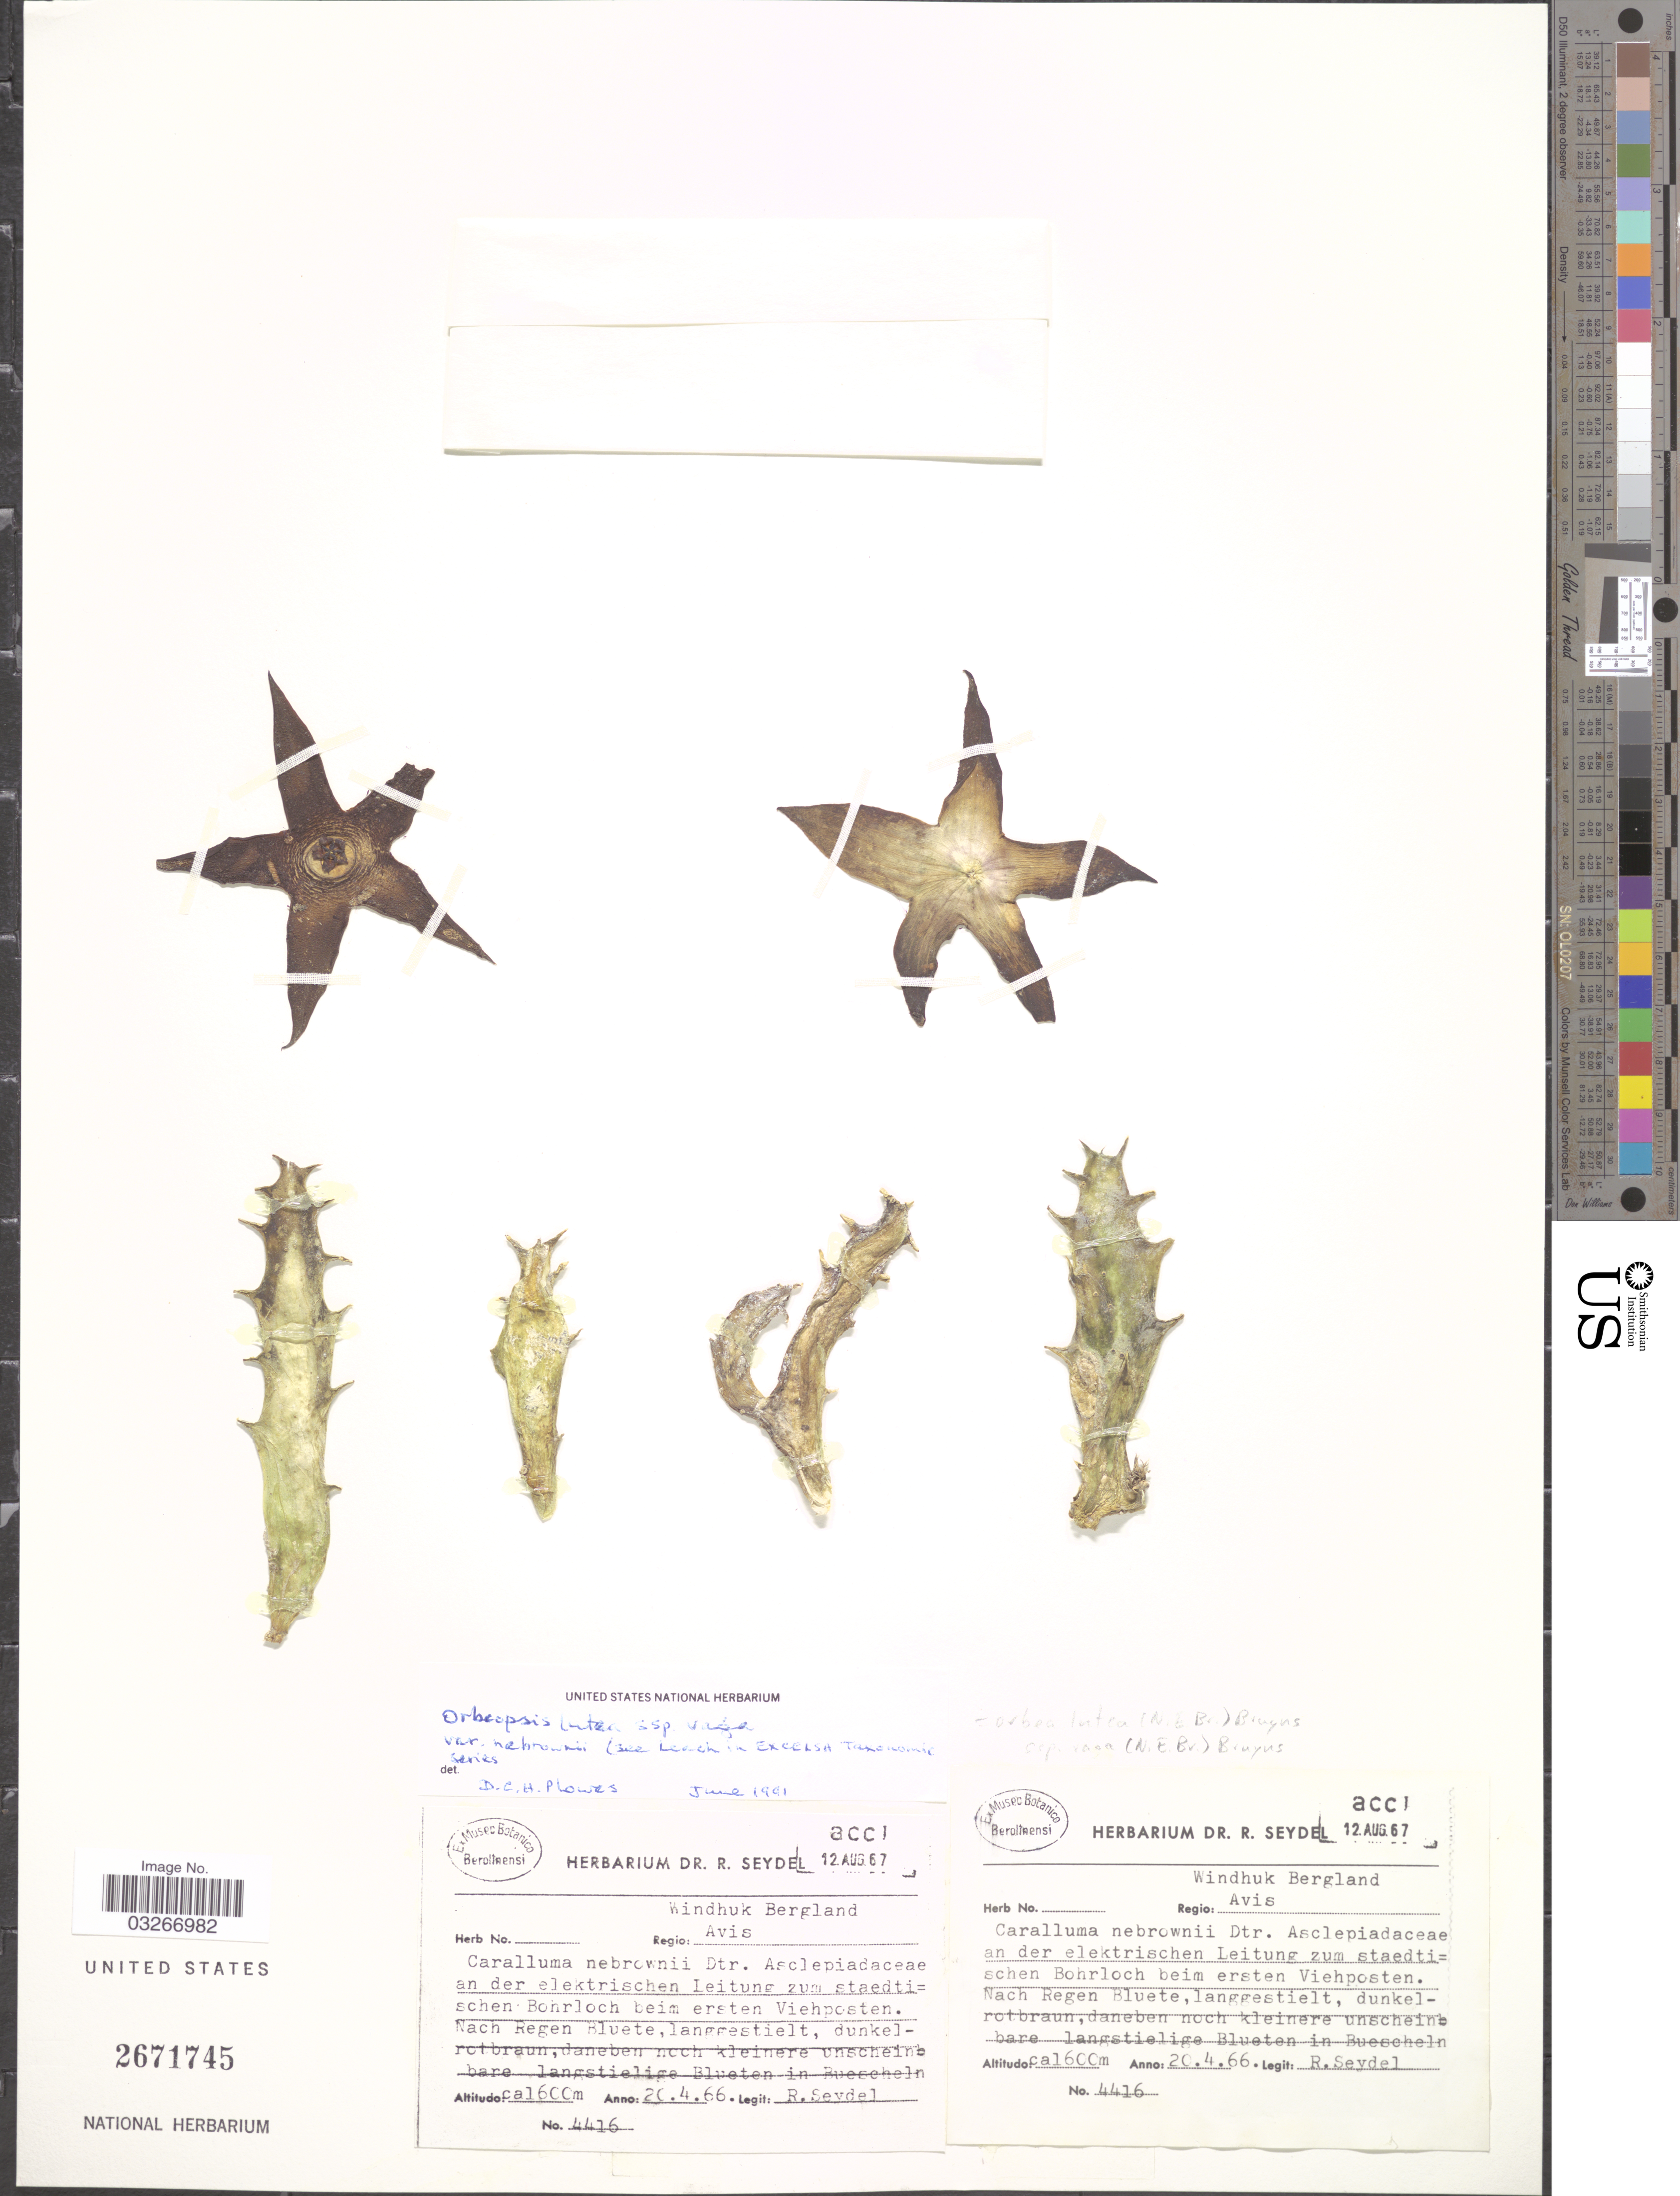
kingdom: Plantae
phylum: Tracheophyta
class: Magnoliopsida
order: Gentianales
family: Apocynaceae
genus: Orbea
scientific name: Orbea lutea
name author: (N.E. Br.) Bruyns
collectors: R. Seydel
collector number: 4416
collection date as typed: Transcribed d/m/y: 20/4/66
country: Namibia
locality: Windhuk Bergland. Regio Avis.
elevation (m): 1600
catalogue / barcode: US 2671745